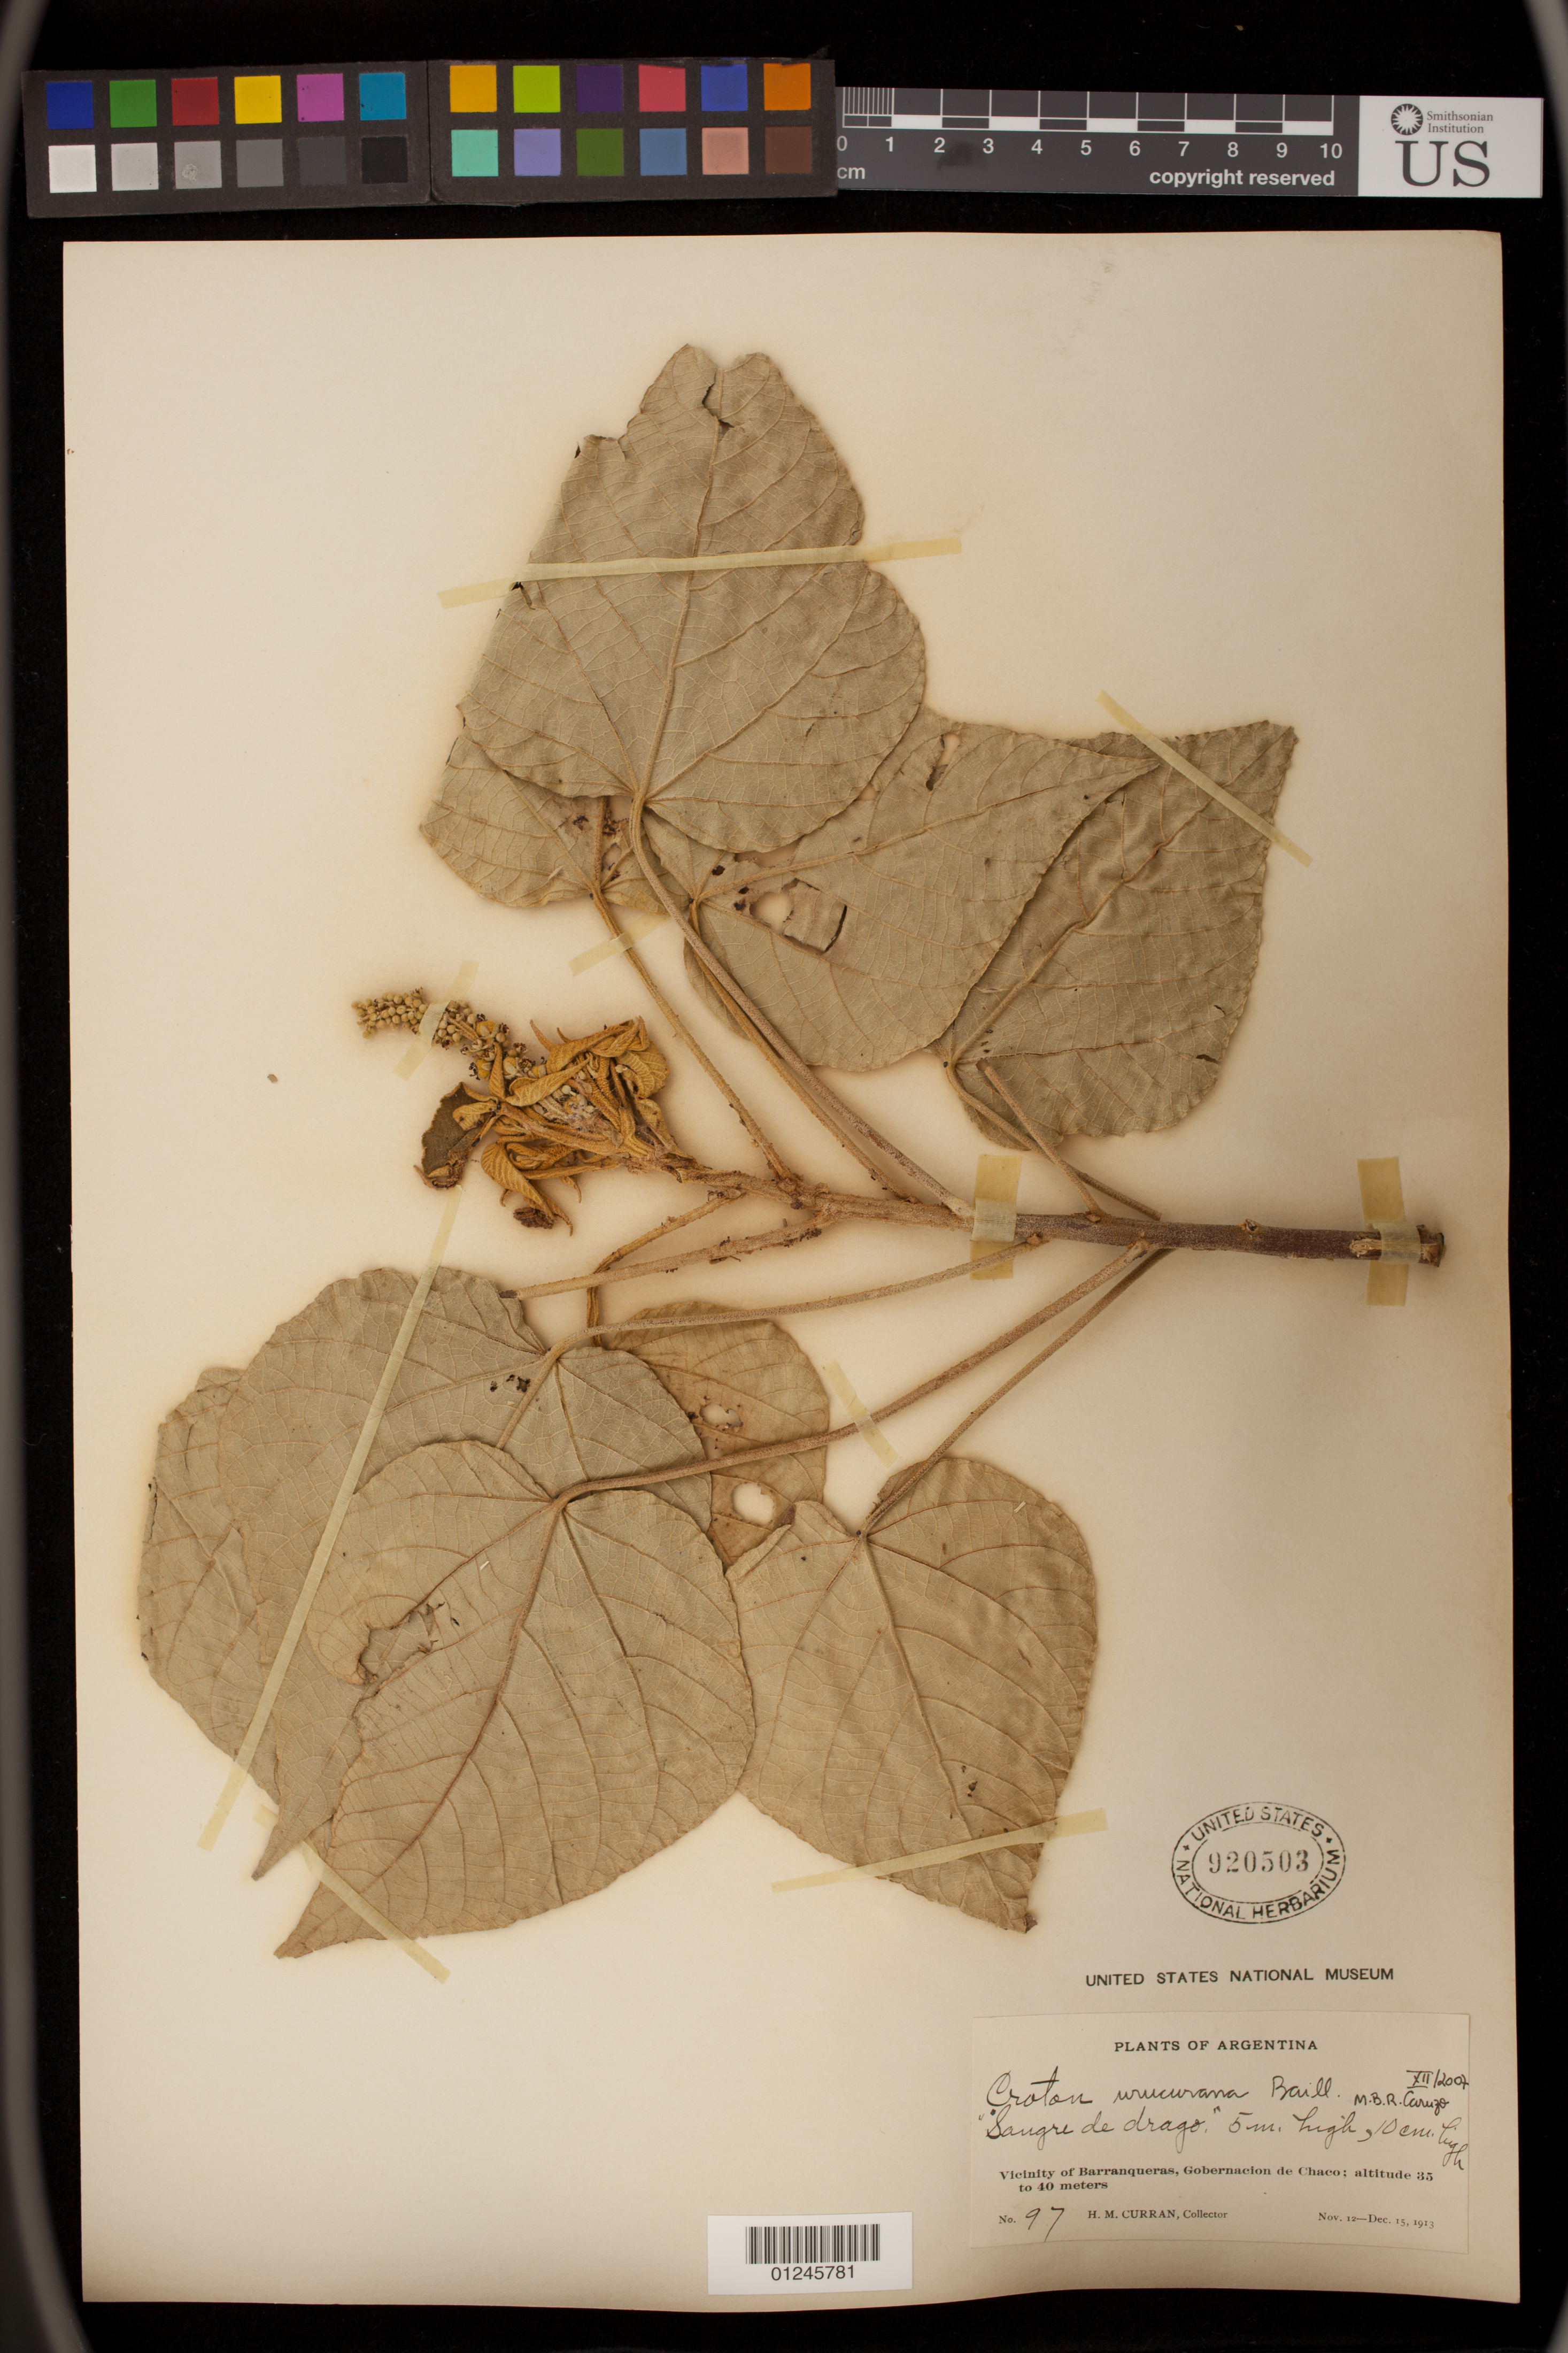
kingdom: Plantae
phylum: Tracheophyta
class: Magnoliopsida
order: Malpighiales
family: Euphorbiaceae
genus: Croton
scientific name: Croton urucurana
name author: Baill.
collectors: H. M. Curran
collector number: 97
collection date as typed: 12 Nov 1913 to 15 Dec 1913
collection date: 1913-11-12/1913-12-15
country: Argentina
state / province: Chaco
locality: Vicinity of Barranqueras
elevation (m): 35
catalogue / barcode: US 920503